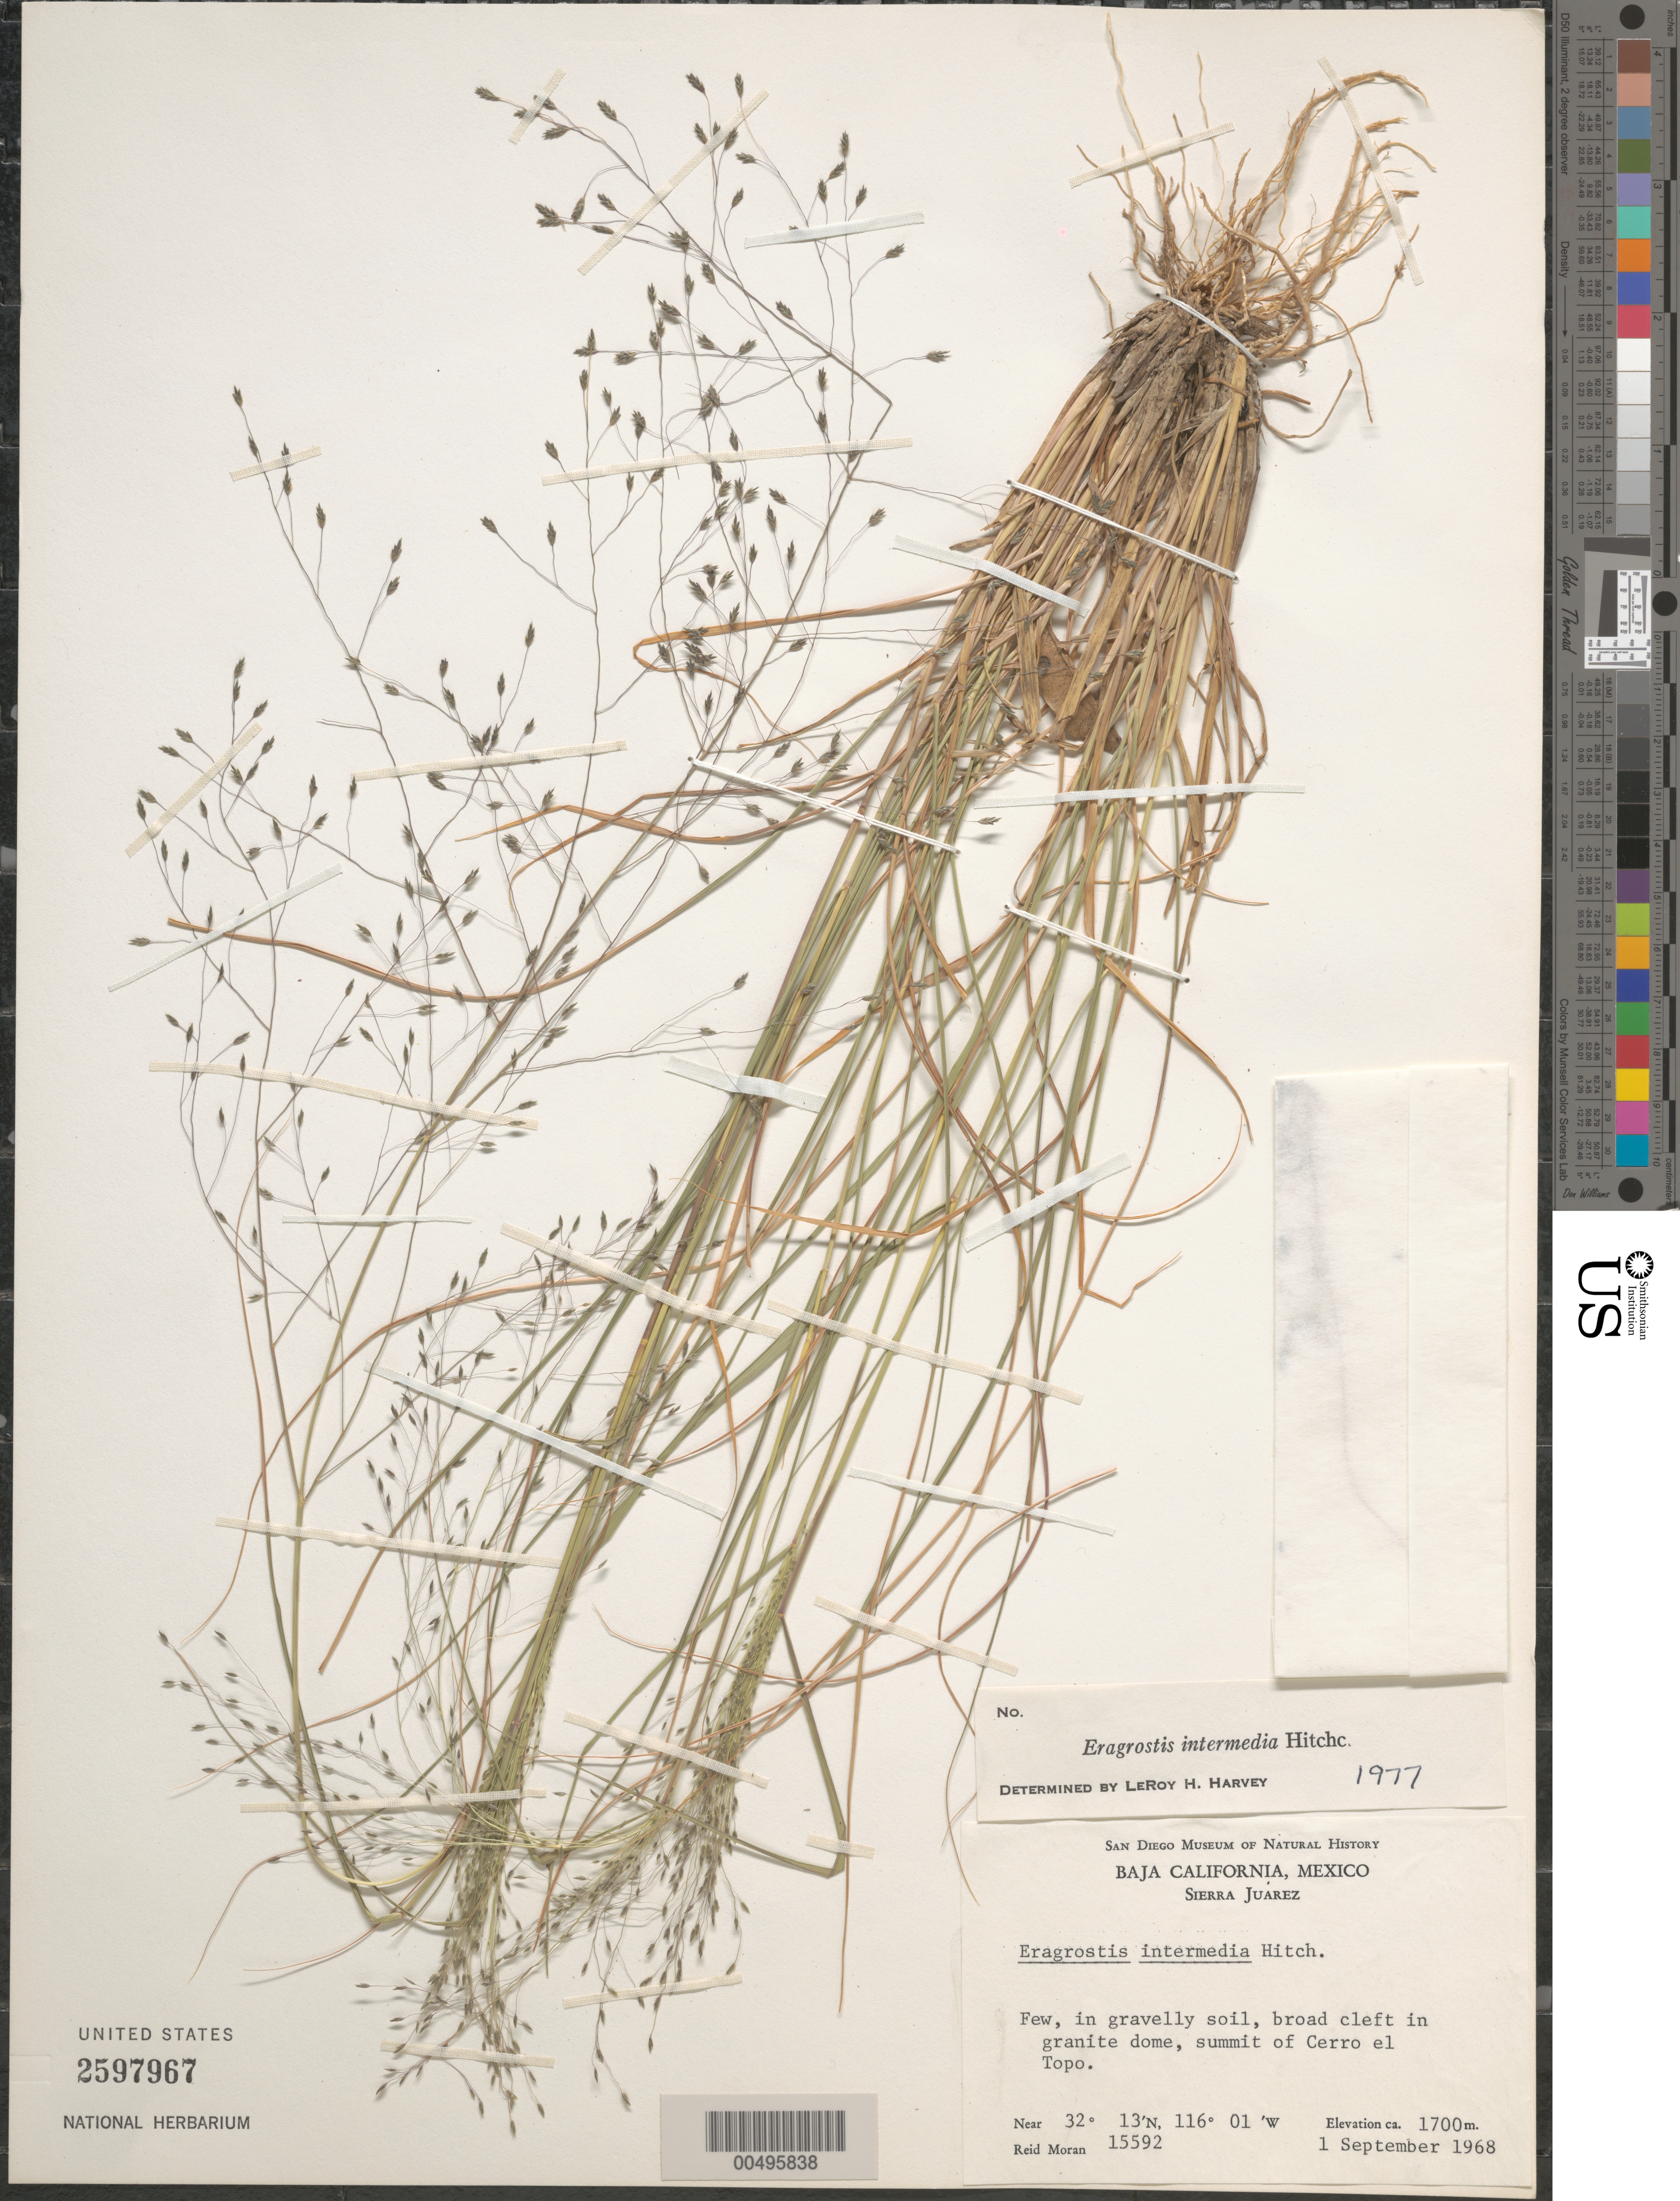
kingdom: Plantae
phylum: Tracheophyta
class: Liliopsida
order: Poales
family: Poaceae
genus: Eragrostis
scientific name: Eragrostis intermedia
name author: Hitchc.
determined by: Harvey, L. H.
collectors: R. V. Moran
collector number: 15592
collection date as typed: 1 Sep 1968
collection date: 1968-09-01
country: Mexico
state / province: Baja California Norte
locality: Sierra Juarez, summit of Cerro el Topo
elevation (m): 1700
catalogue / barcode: US 2597967